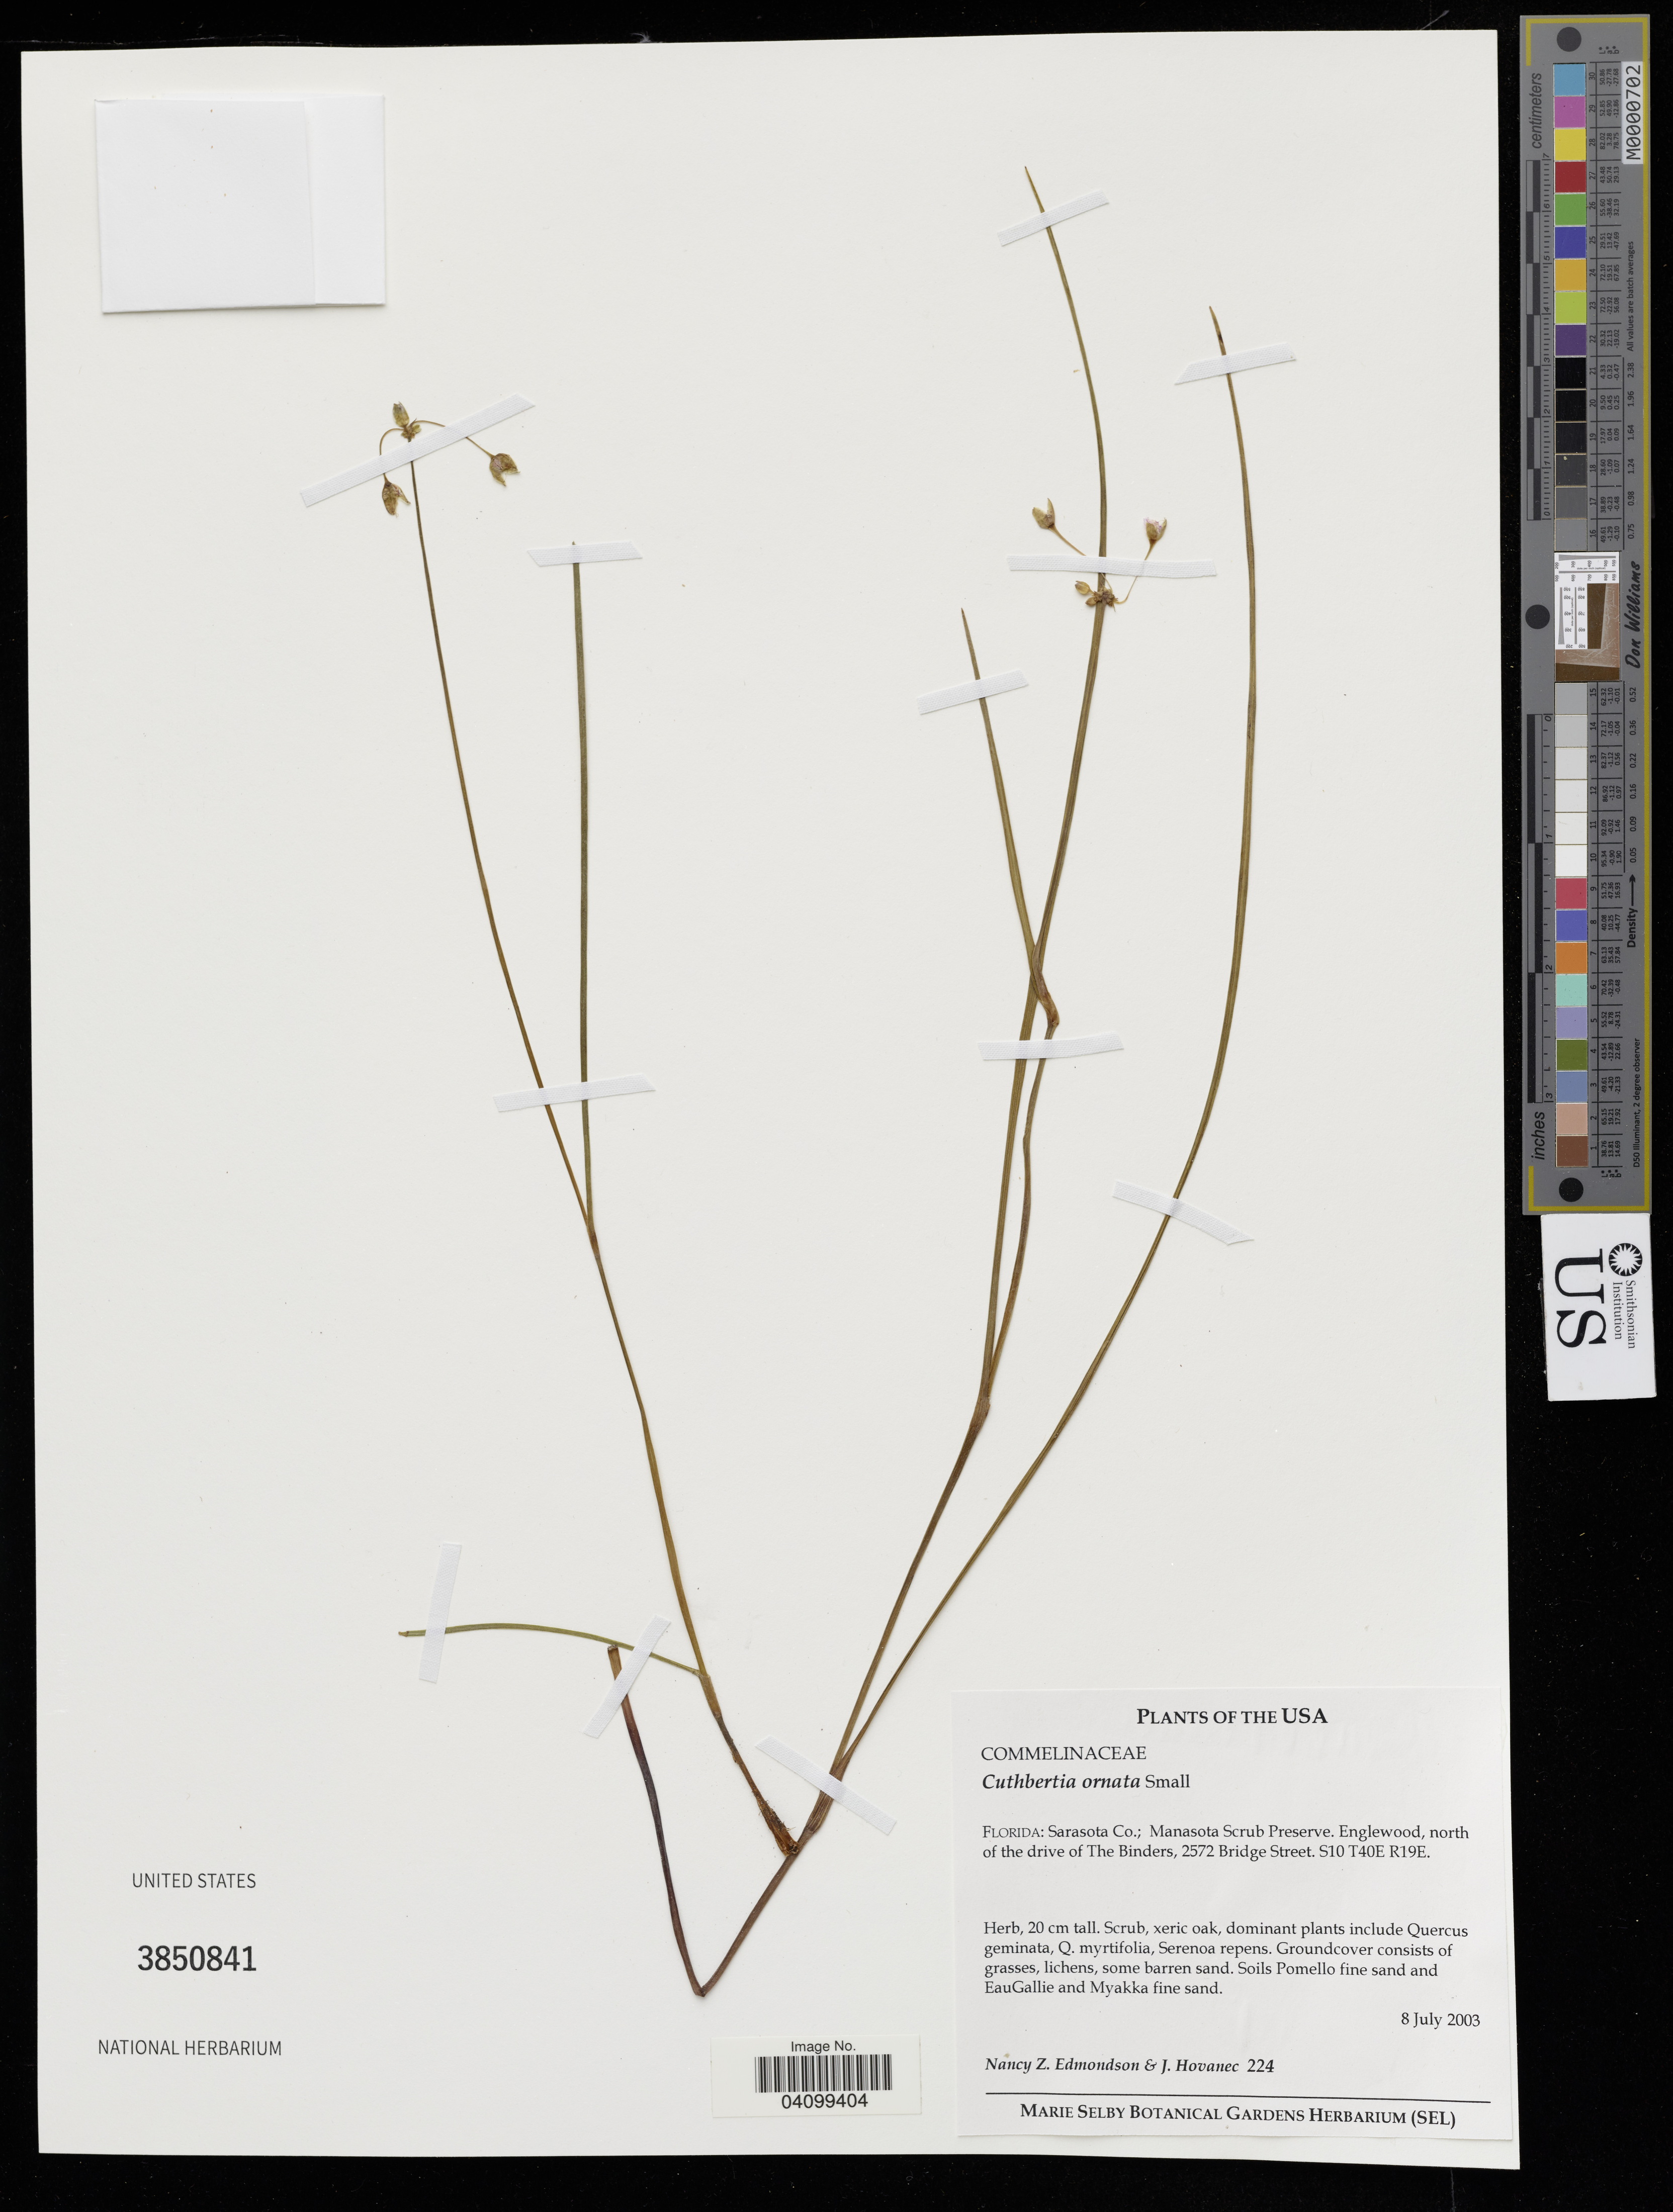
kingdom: Plantae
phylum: Tracheophyta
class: Liliopsida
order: Commelinales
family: Commelinaceae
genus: Cuthbertia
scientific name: Cuthbertia ornata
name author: Small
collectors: N. Edmondson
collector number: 224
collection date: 2003-07-08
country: United States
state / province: Florida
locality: Sarasota Co.; Manasota Scrub Preserve. Englewood, north of the drive of The Binders, 2572 Bridge Street. S10 T40E R19E.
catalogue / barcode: US 3850841